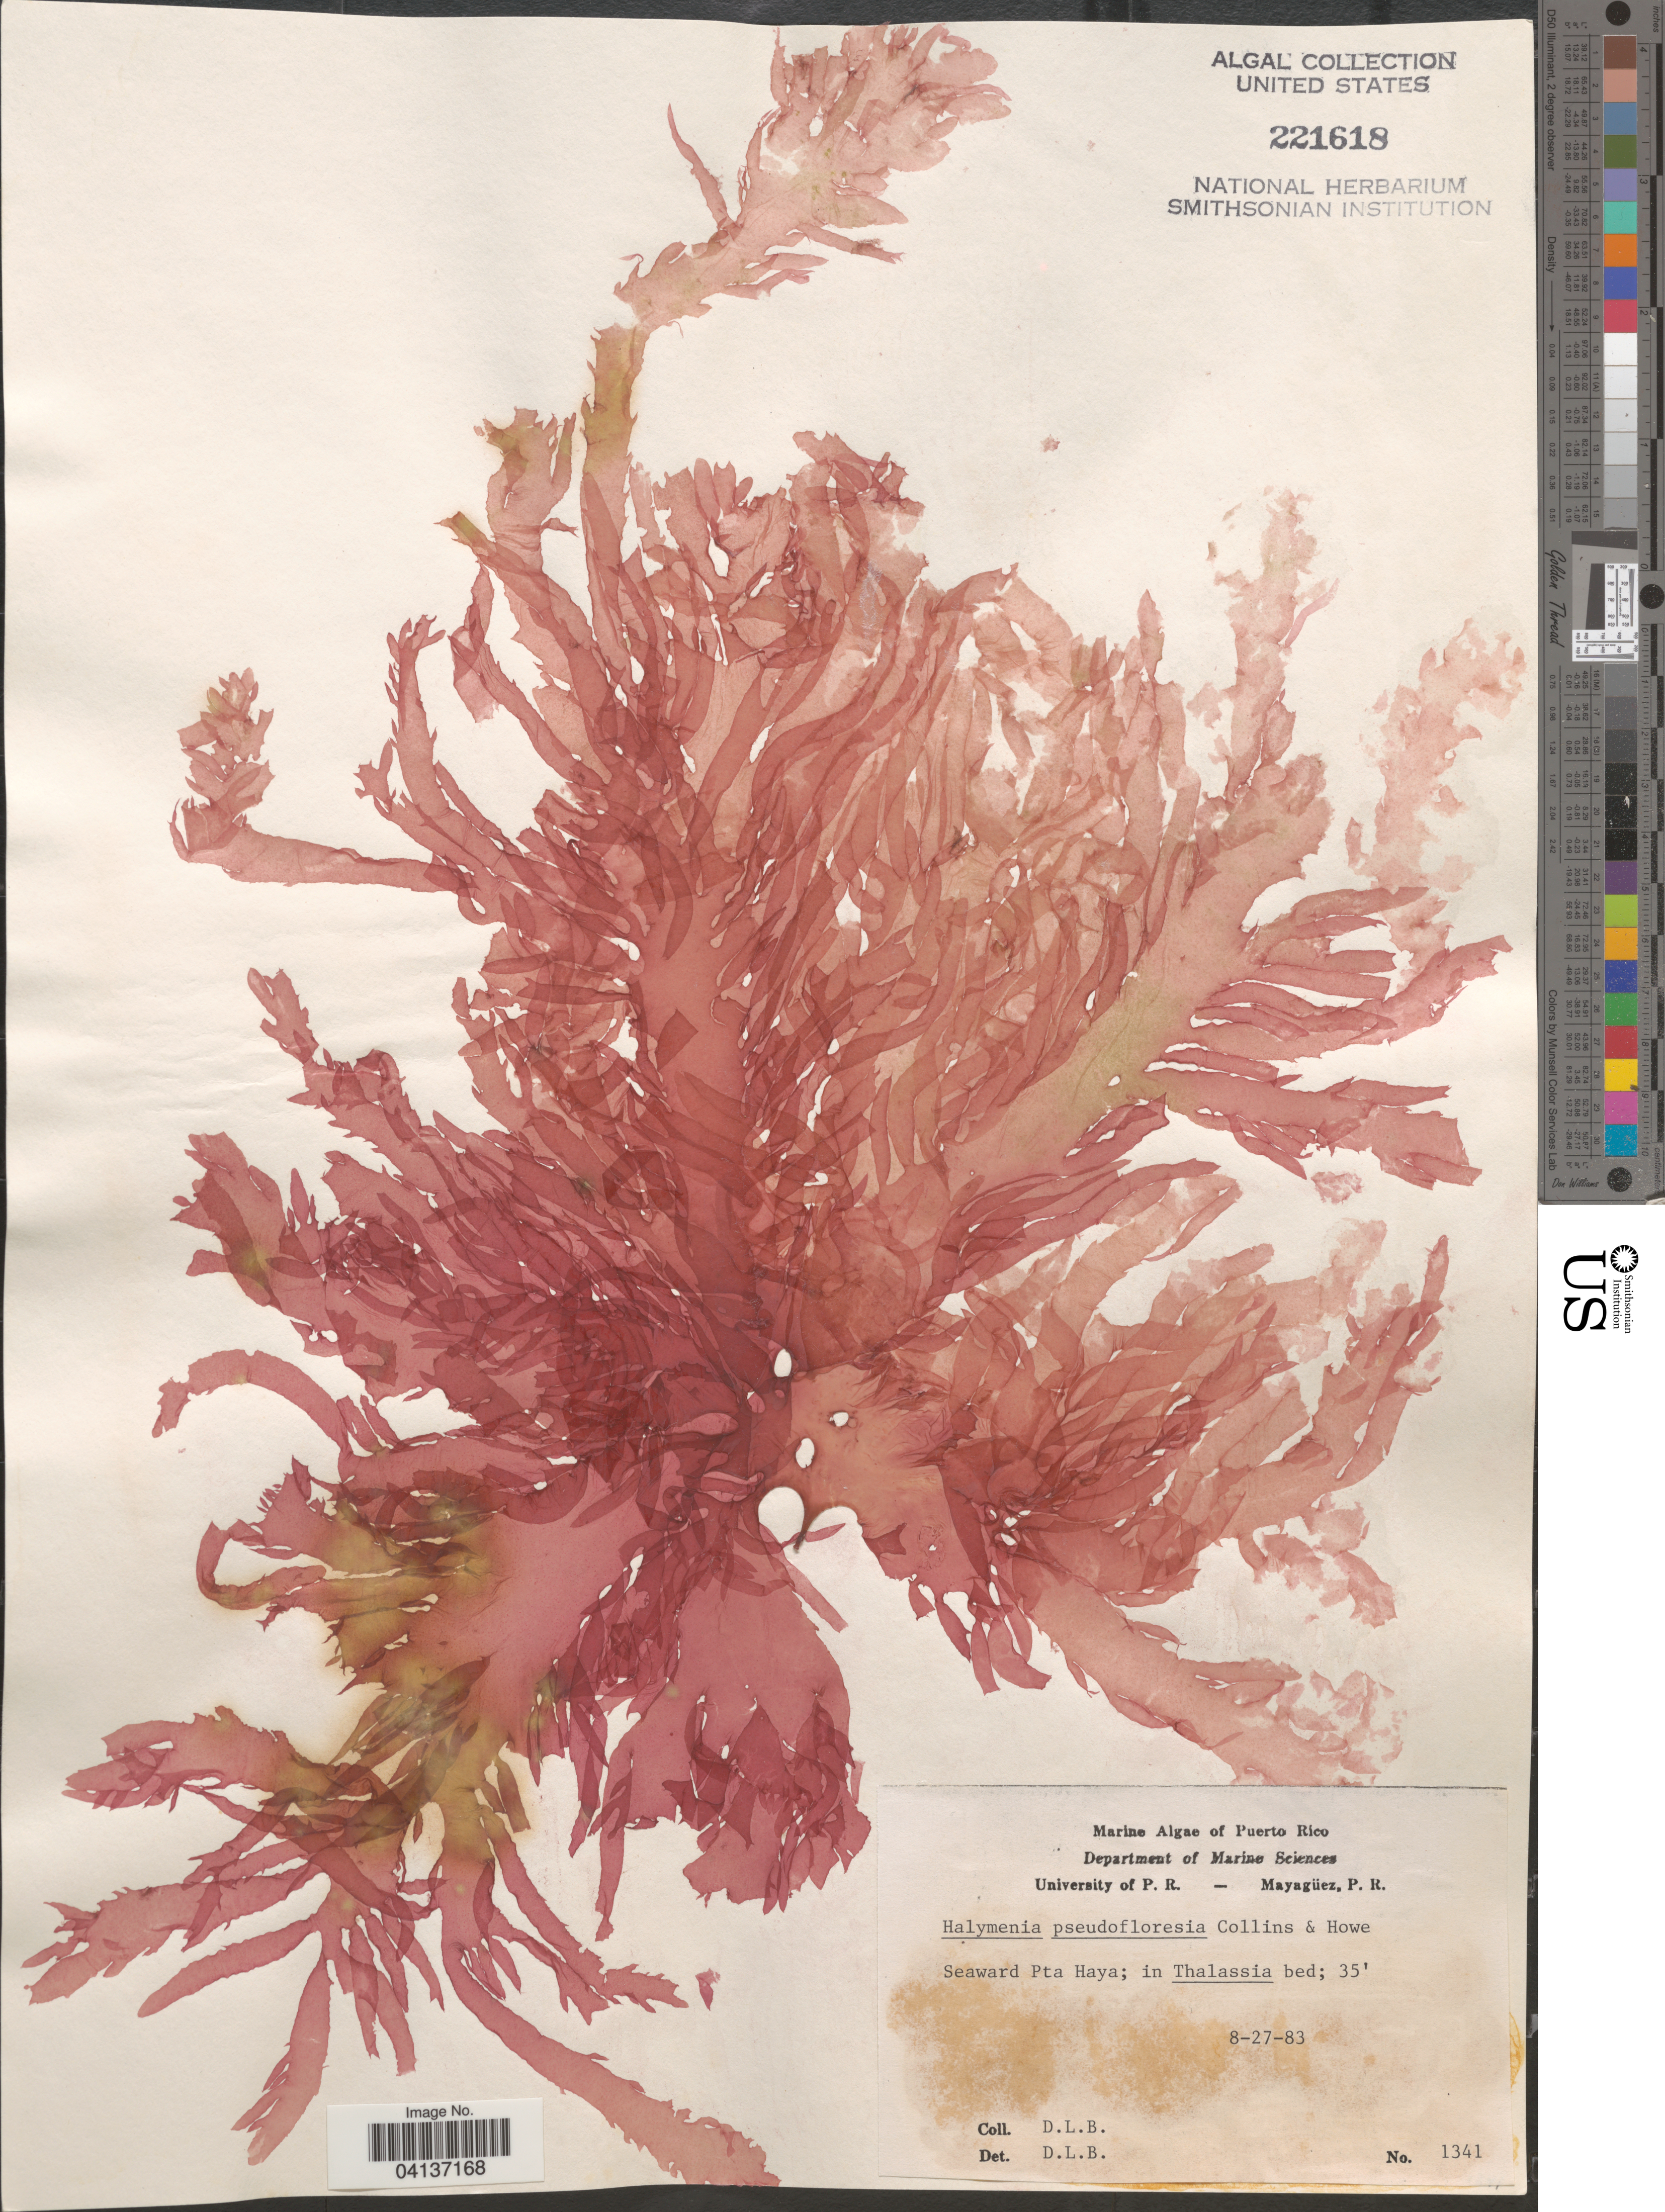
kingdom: Plantae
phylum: Rhodophyta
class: Florideophyceae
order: Halymeniales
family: Halymeniaceae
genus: Halymenia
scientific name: Halymenia pseudofloresia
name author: Collins & M. Howe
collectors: D. L. B.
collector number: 1341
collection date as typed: Transcribed d/m/y: 27/8/83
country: Puerto Rico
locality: Seaward Pta Haya.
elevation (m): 11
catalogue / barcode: US 221618